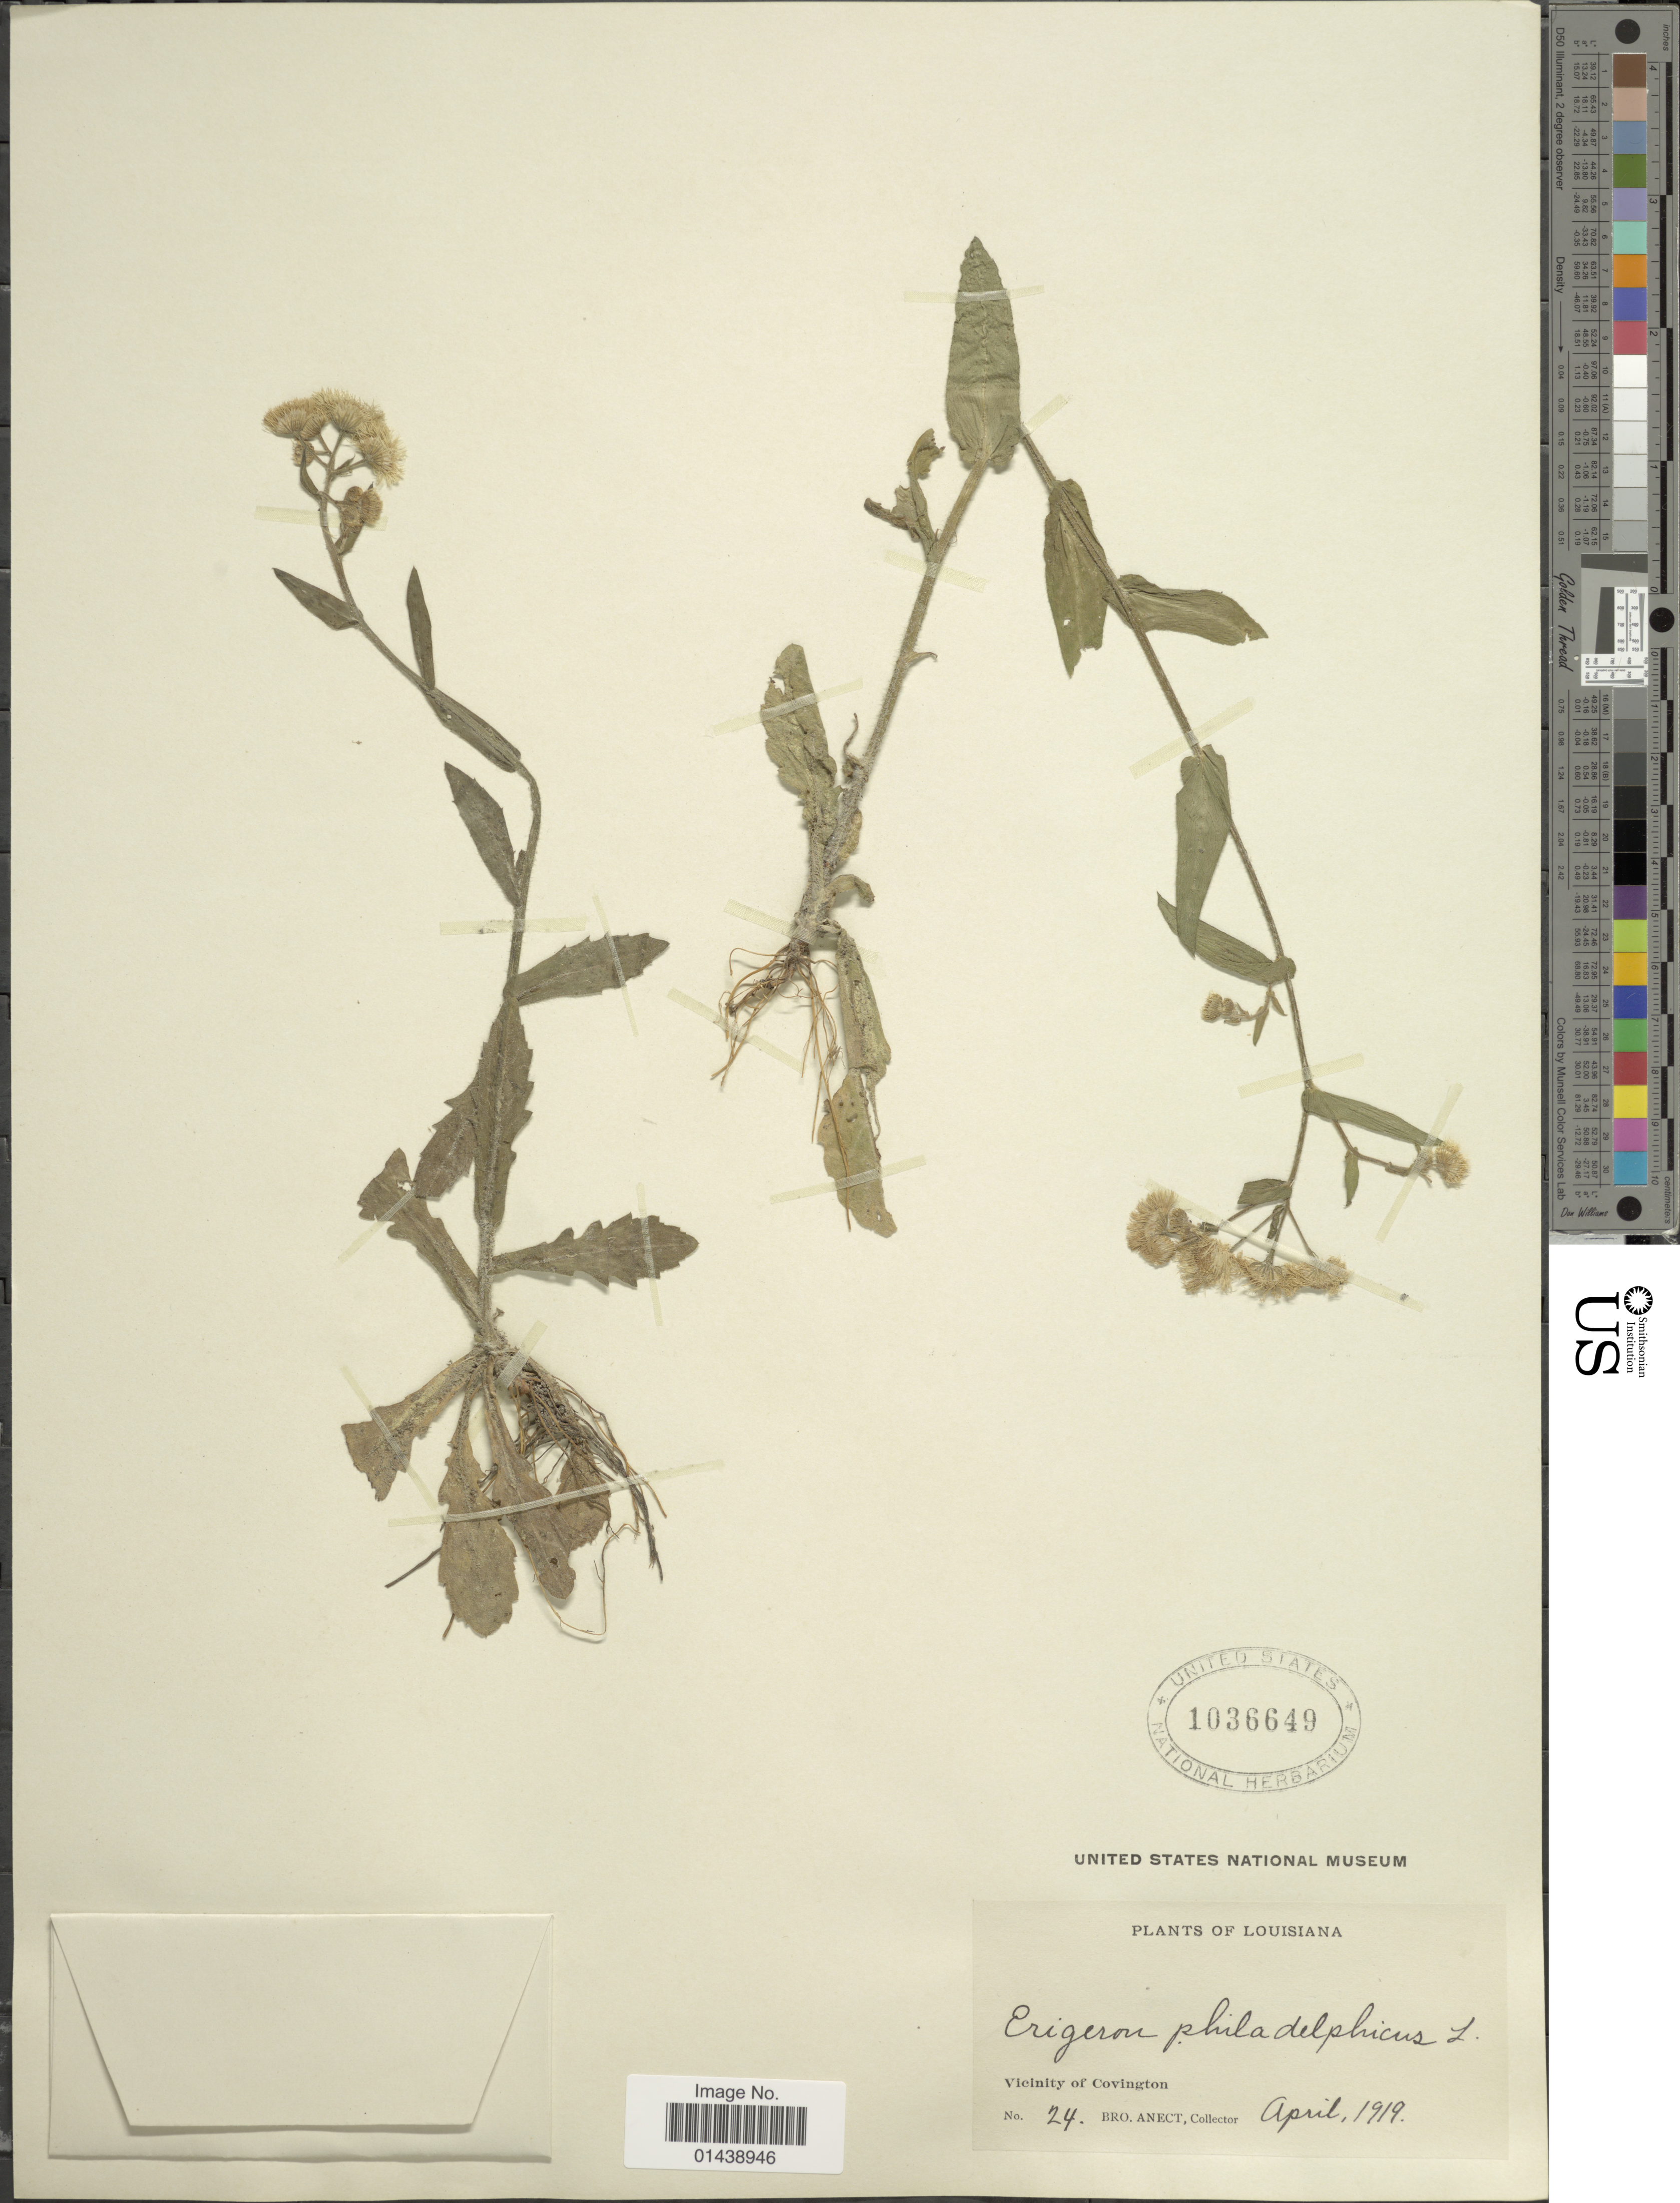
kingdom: Plantae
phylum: Tracheophyta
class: Magnoliopsida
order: Asterales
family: Asteraceae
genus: Erigeron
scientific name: Erigeron philadelphicus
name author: L.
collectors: B. Anect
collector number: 24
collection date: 1919-04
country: United States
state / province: Louisiana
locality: Vicinity of Covington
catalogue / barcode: US 1036649